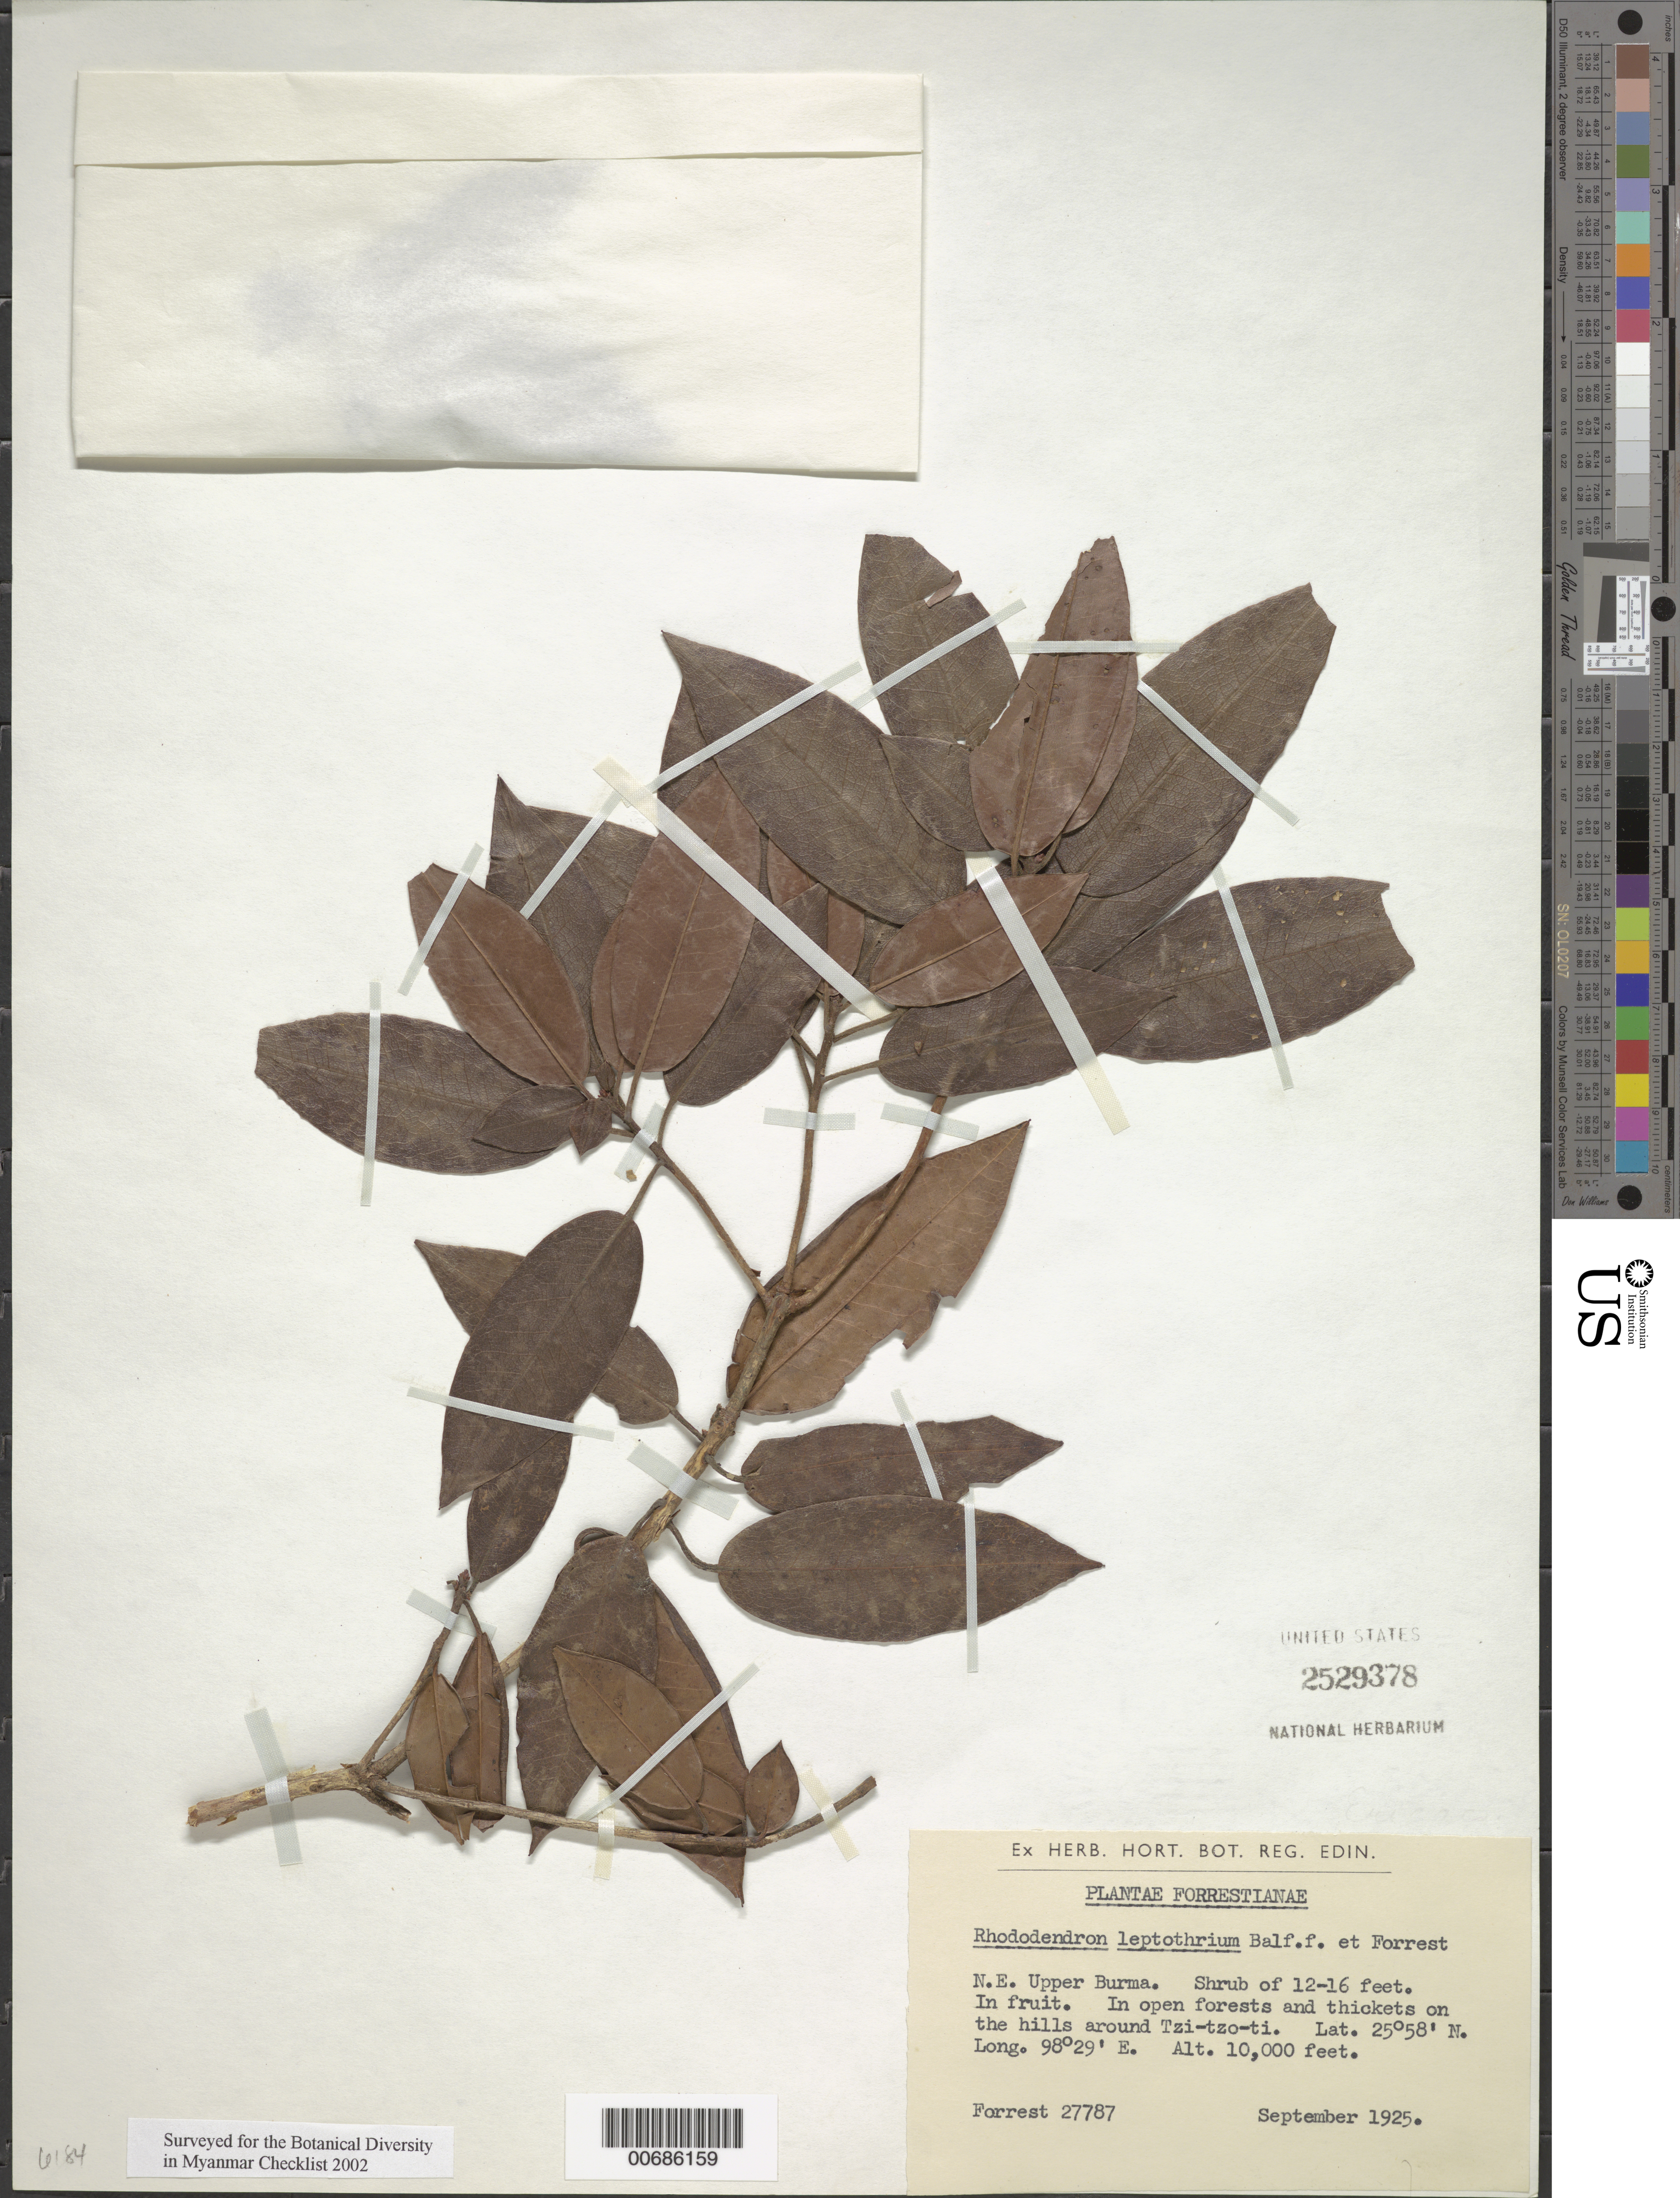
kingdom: Plantae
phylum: Tracheophyta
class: Magnoliopsida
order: Ericales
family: Ericaceae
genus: Rhododendron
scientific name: Rhododendron leptothrium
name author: Balf. f. & Forrest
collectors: G. Forrest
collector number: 27787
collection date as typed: Sep 1925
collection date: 1925-09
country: Myanmar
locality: Tzi-tzo-ti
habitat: Open forests and thickets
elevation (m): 3048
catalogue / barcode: US 2529378